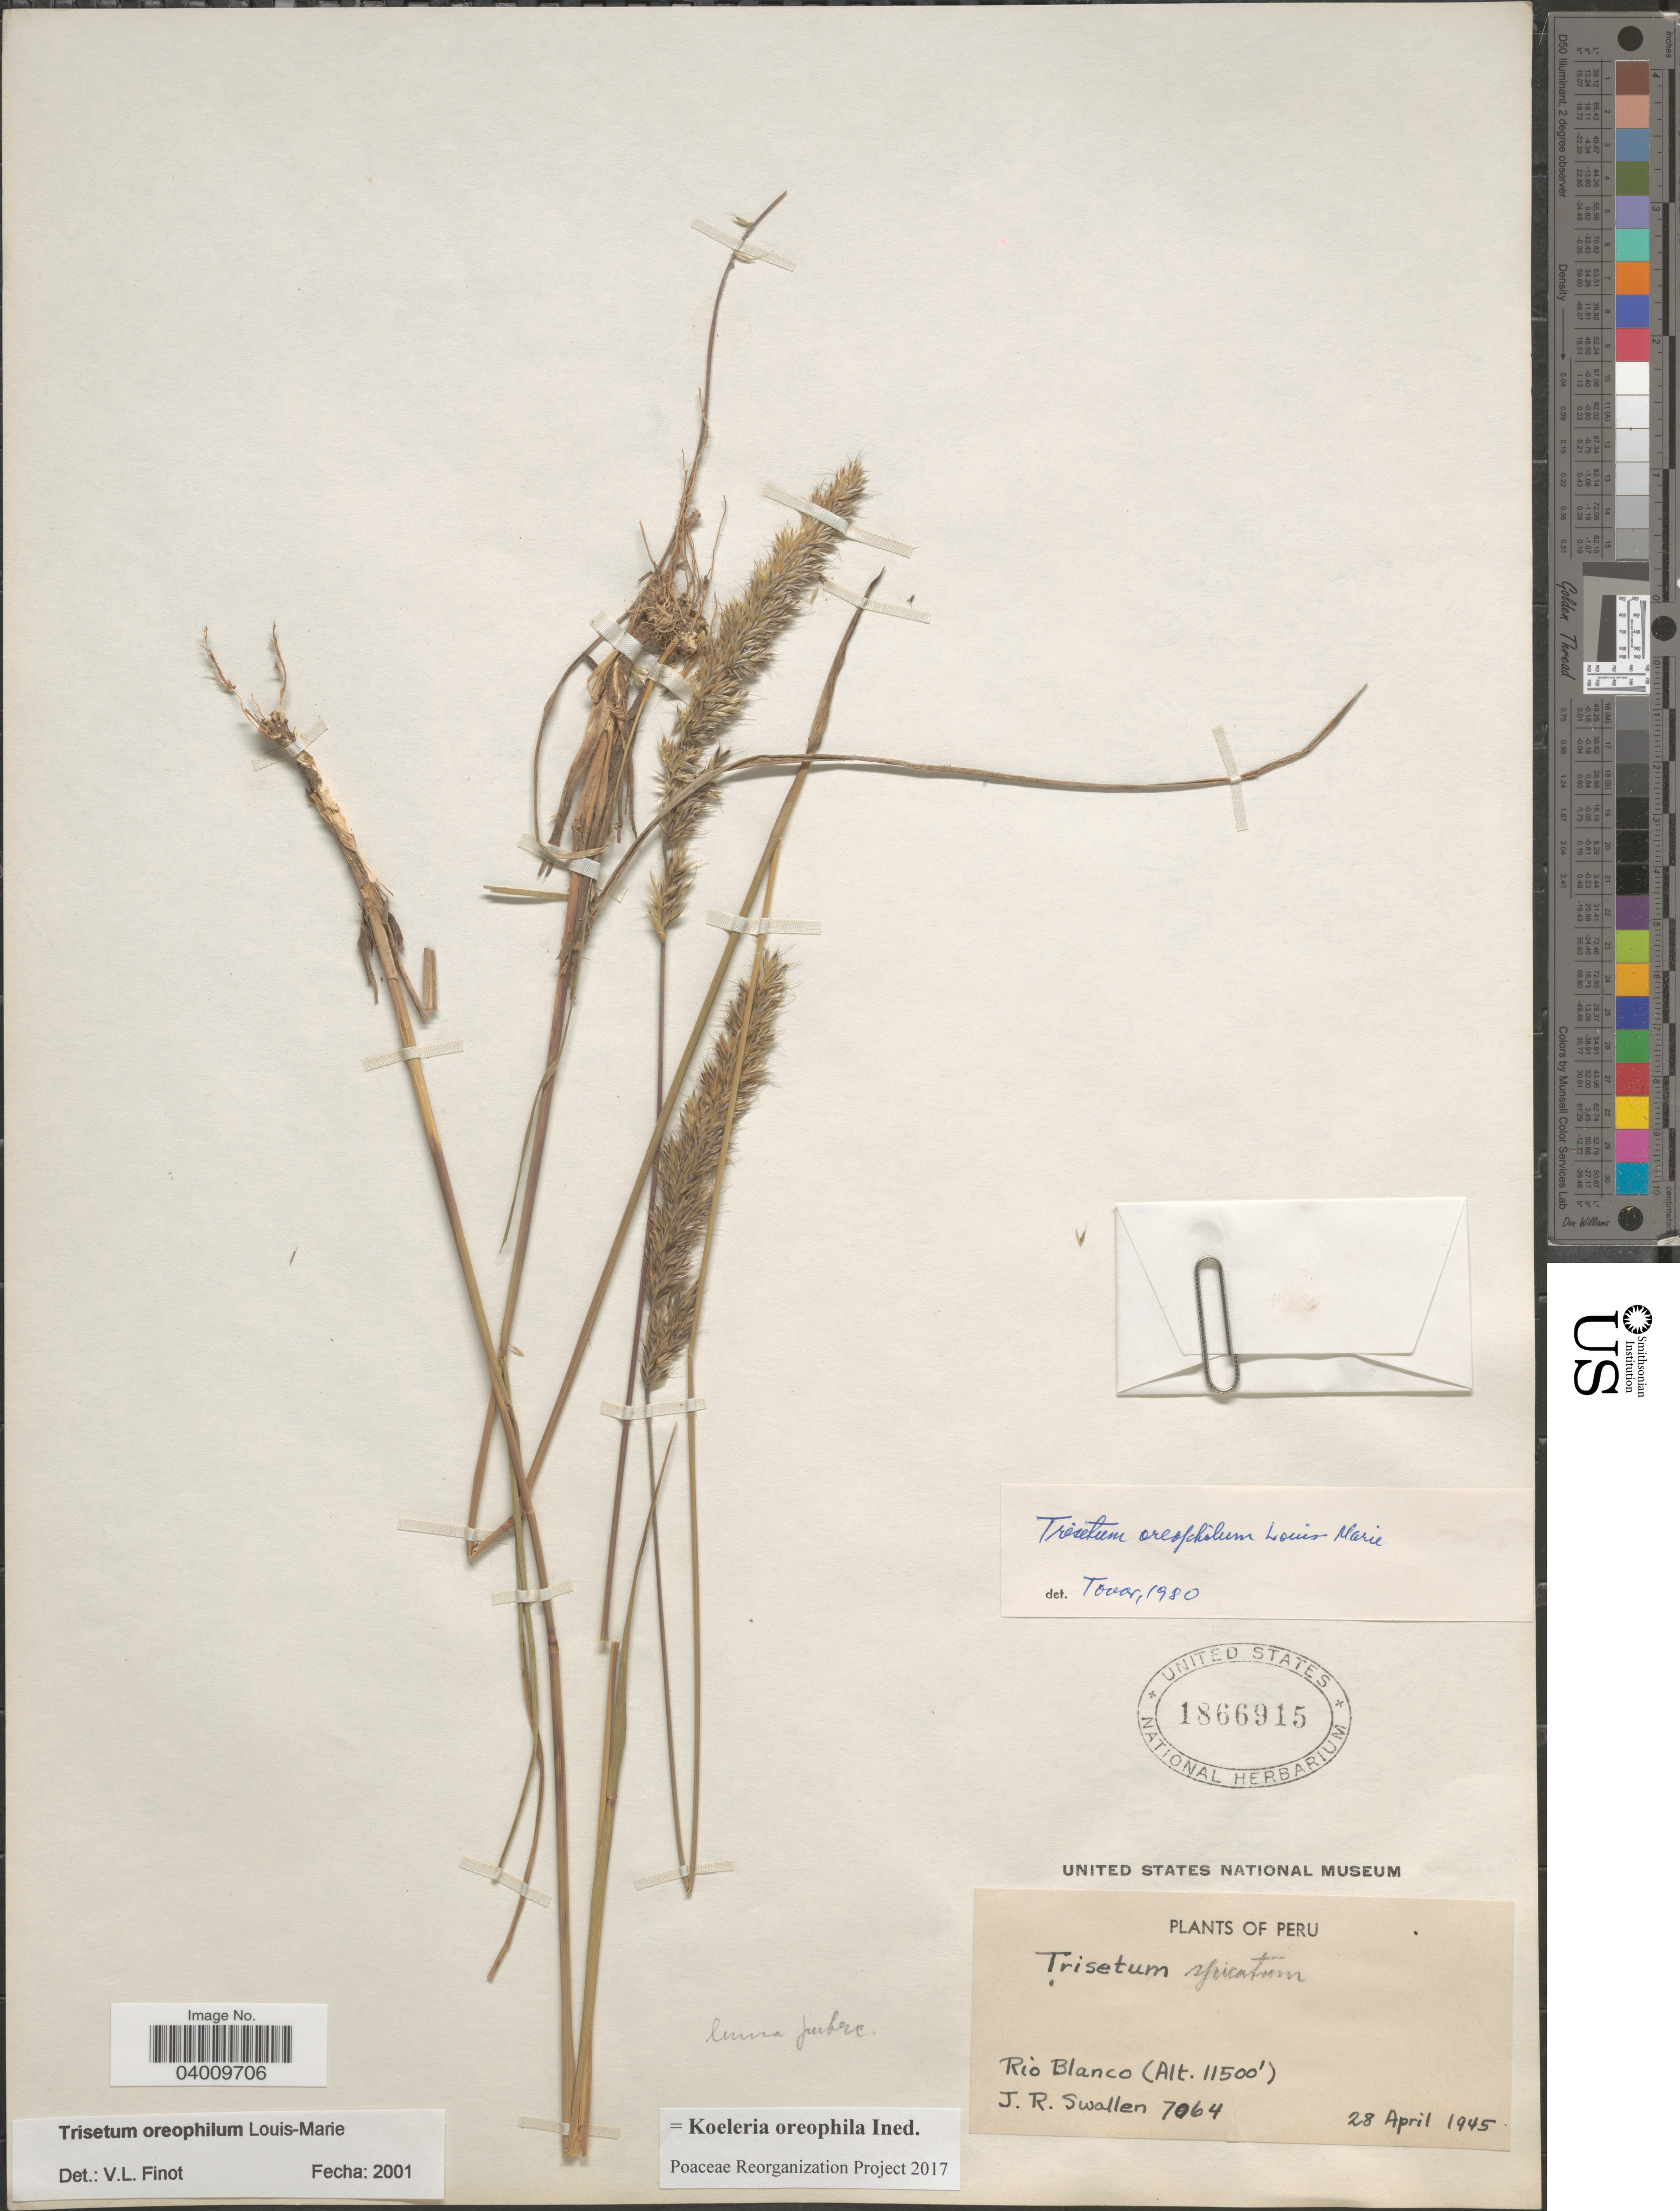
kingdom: Plantae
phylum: Tracheophyta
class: Liliopsida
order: Poales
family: Poaceae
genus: Koeleria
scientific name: Koeleria oreophila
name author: (Louis-Marie) Barberá et al.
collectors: J. R. Swallen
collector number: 7064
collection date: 1945-04-28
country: Peru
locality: Rio Blanco.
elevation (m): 3505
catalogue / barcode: US 1866915